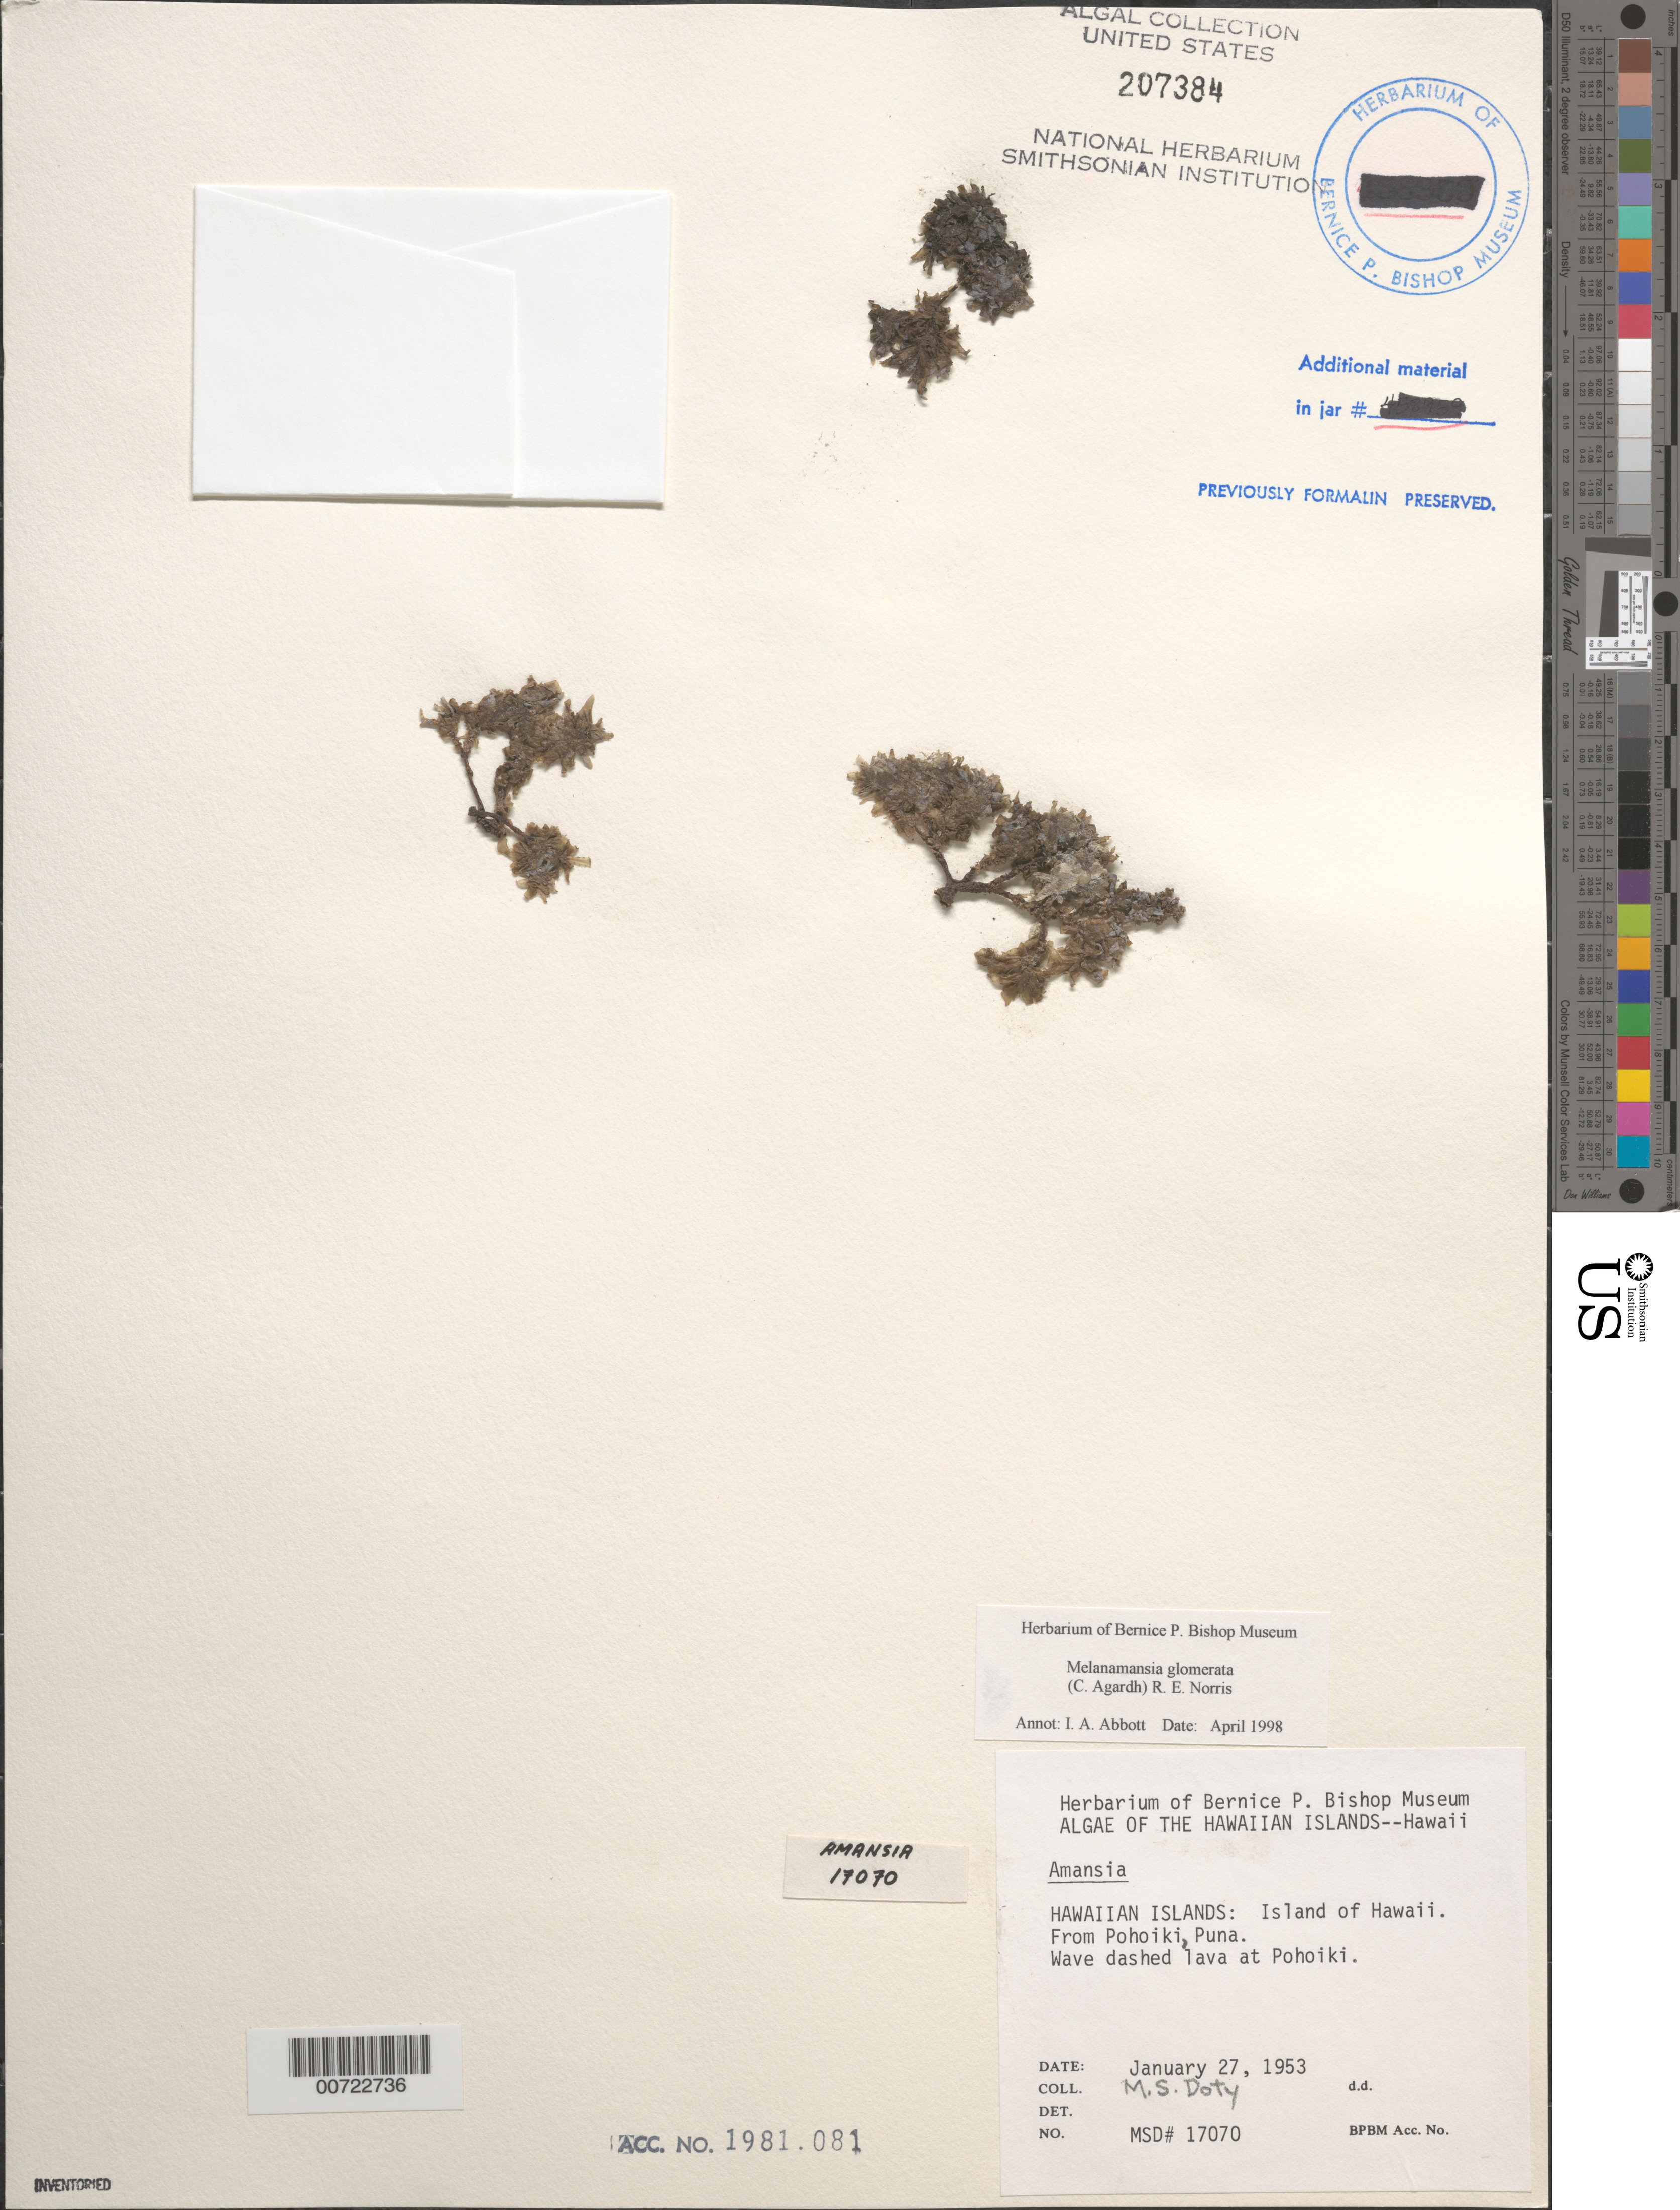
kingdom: Plantae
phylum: Rhodophyta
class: Florideophyceae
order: Ceramiales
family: Rhodomelaceae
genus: Amansia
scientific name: Amansia glomerata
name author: C. Agardh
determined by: Algae name updating Project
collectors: M. S. Doty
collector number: MSD 17070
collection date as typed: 27 Jan 1953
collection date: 1953-01-27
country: United States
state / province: Hawaii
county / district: Hawaii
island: Hawaii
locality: Pohoiki, Puna District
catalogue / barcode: US 207384